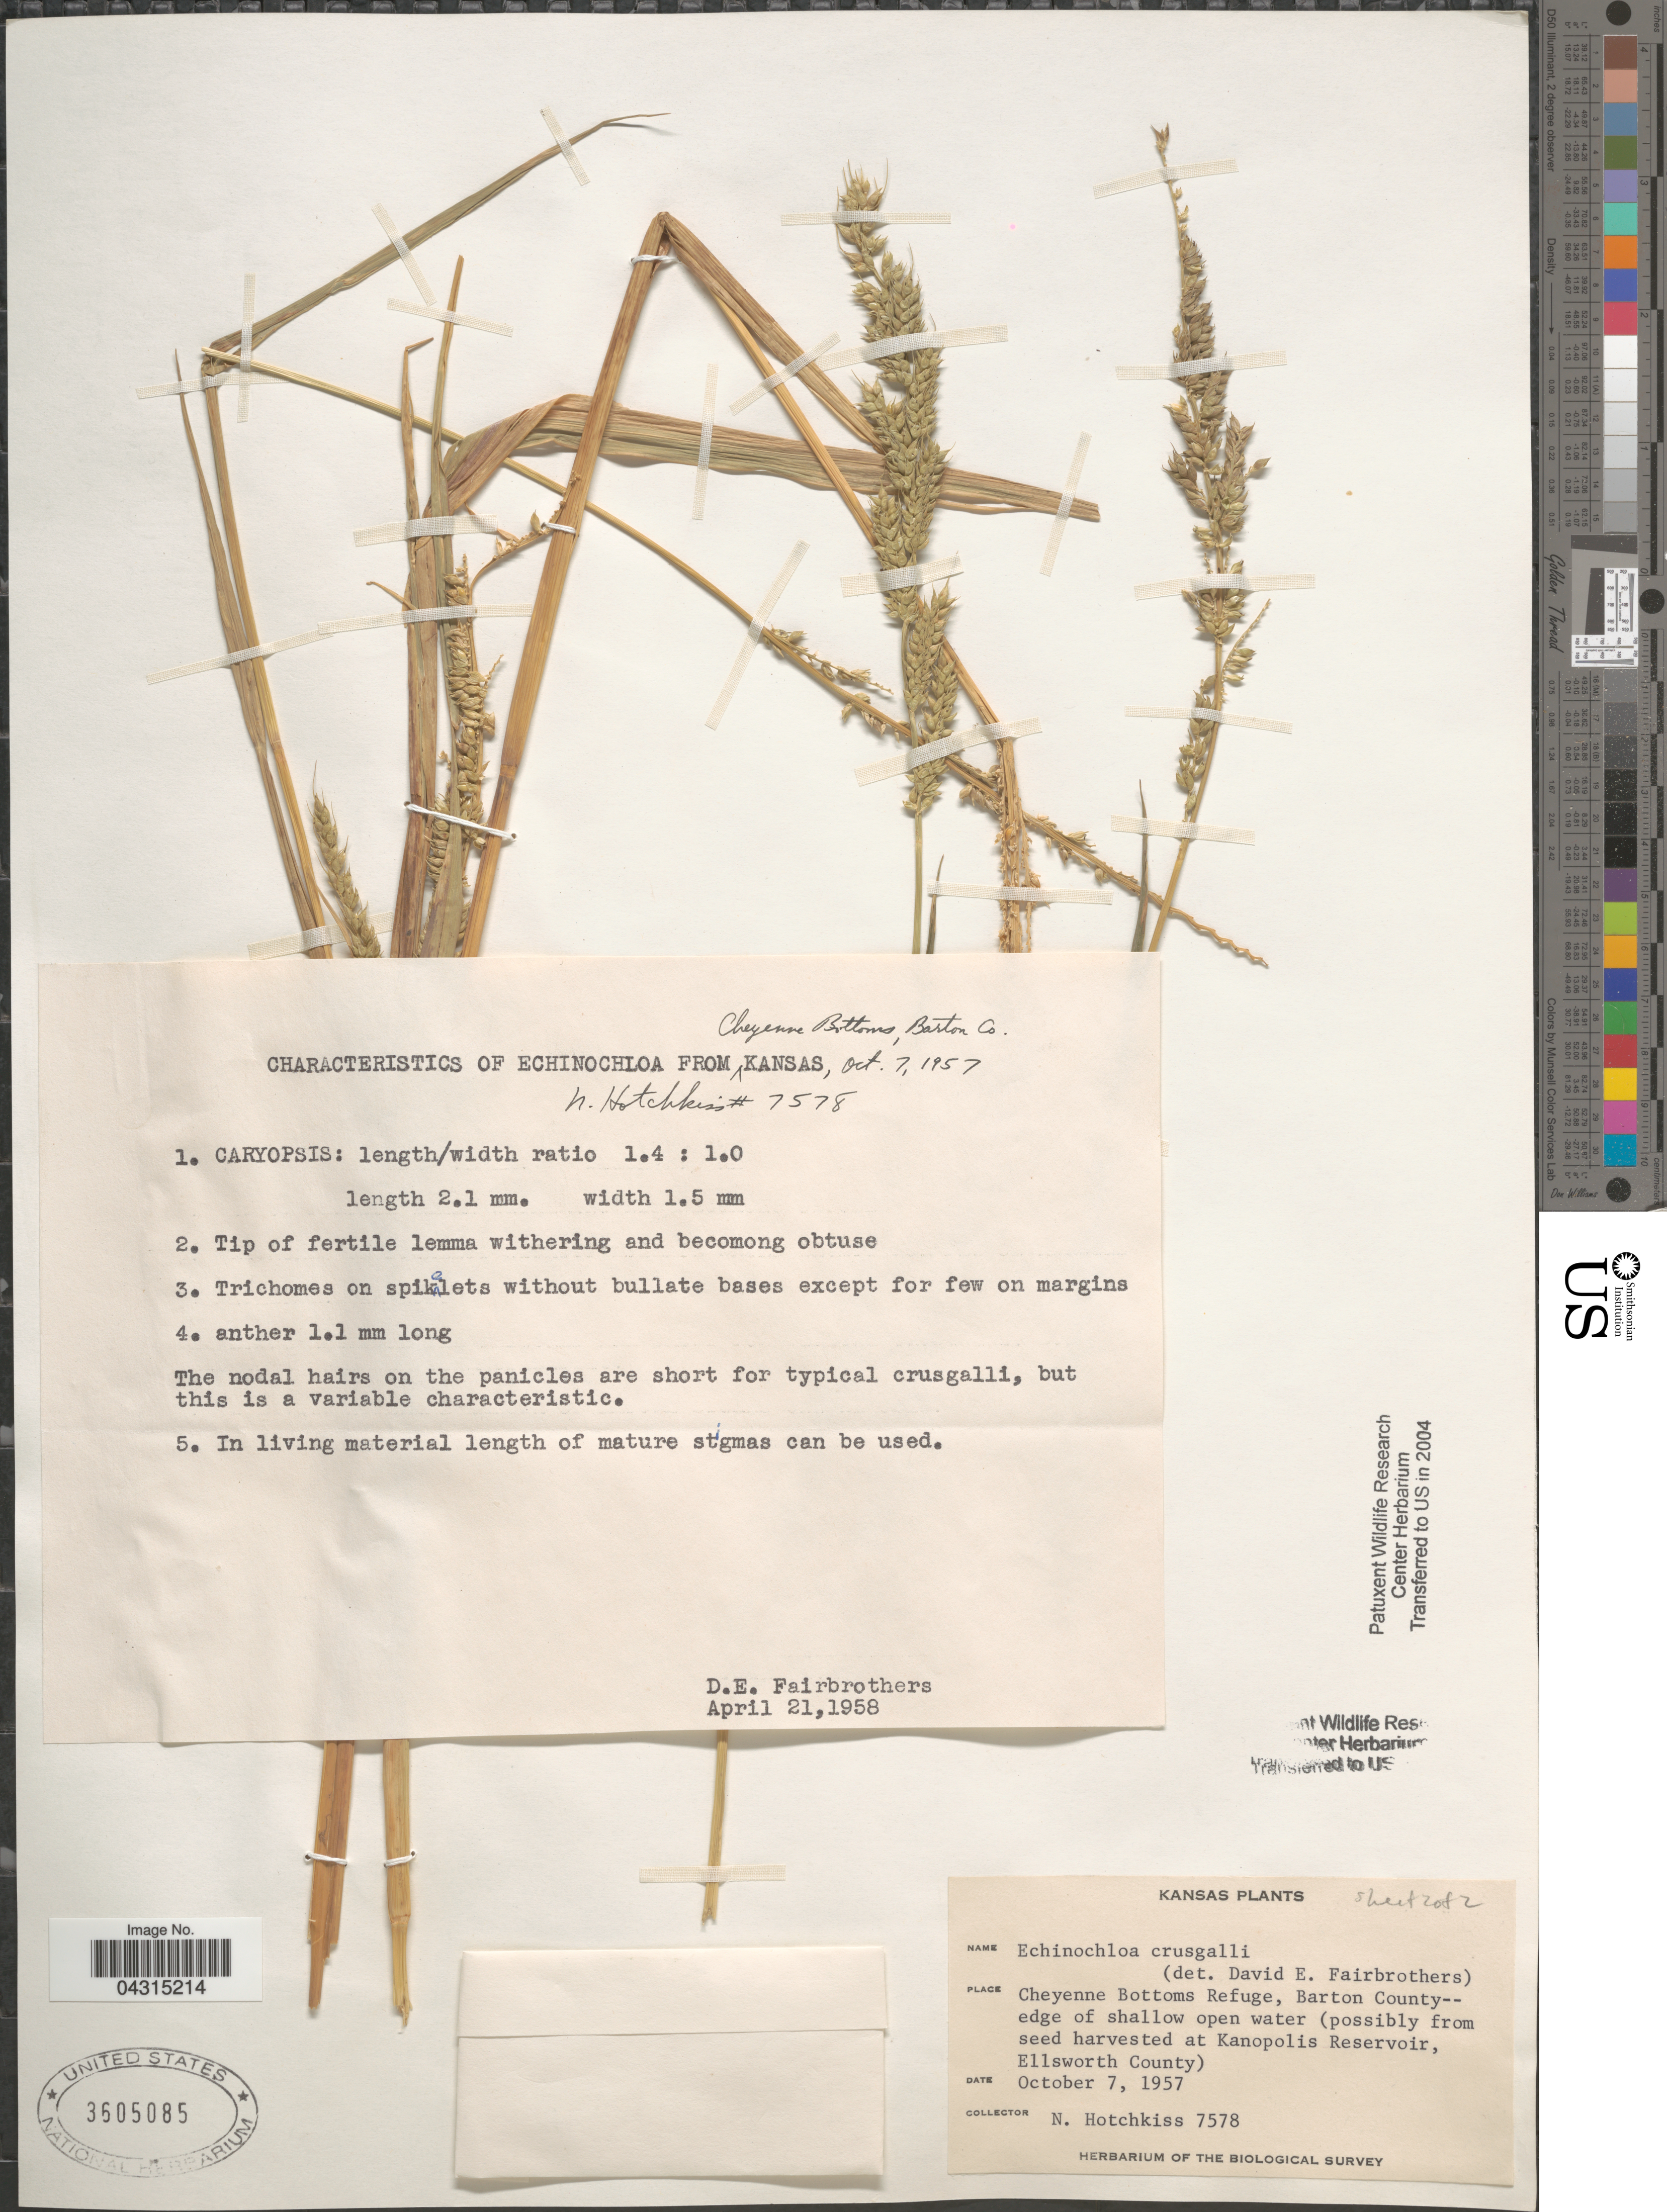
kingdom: Plantae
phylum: Tracheophyta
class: Liliopsida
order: Poales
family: Poaceae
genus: Echinochloa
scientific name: Echinochloa crus-galli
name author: (L.) P. Beauv.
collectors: N. Hotchkiss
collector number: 7578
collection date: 1957-10-07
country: United States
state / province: Kansas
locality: Cheyenne Bottoms Refuge, Barton County - edge of shallow open water (possibly from seed harvested at Kanopolis Reservoir, Ellsworth County). The Biological Survey.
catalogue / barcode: US 3605085